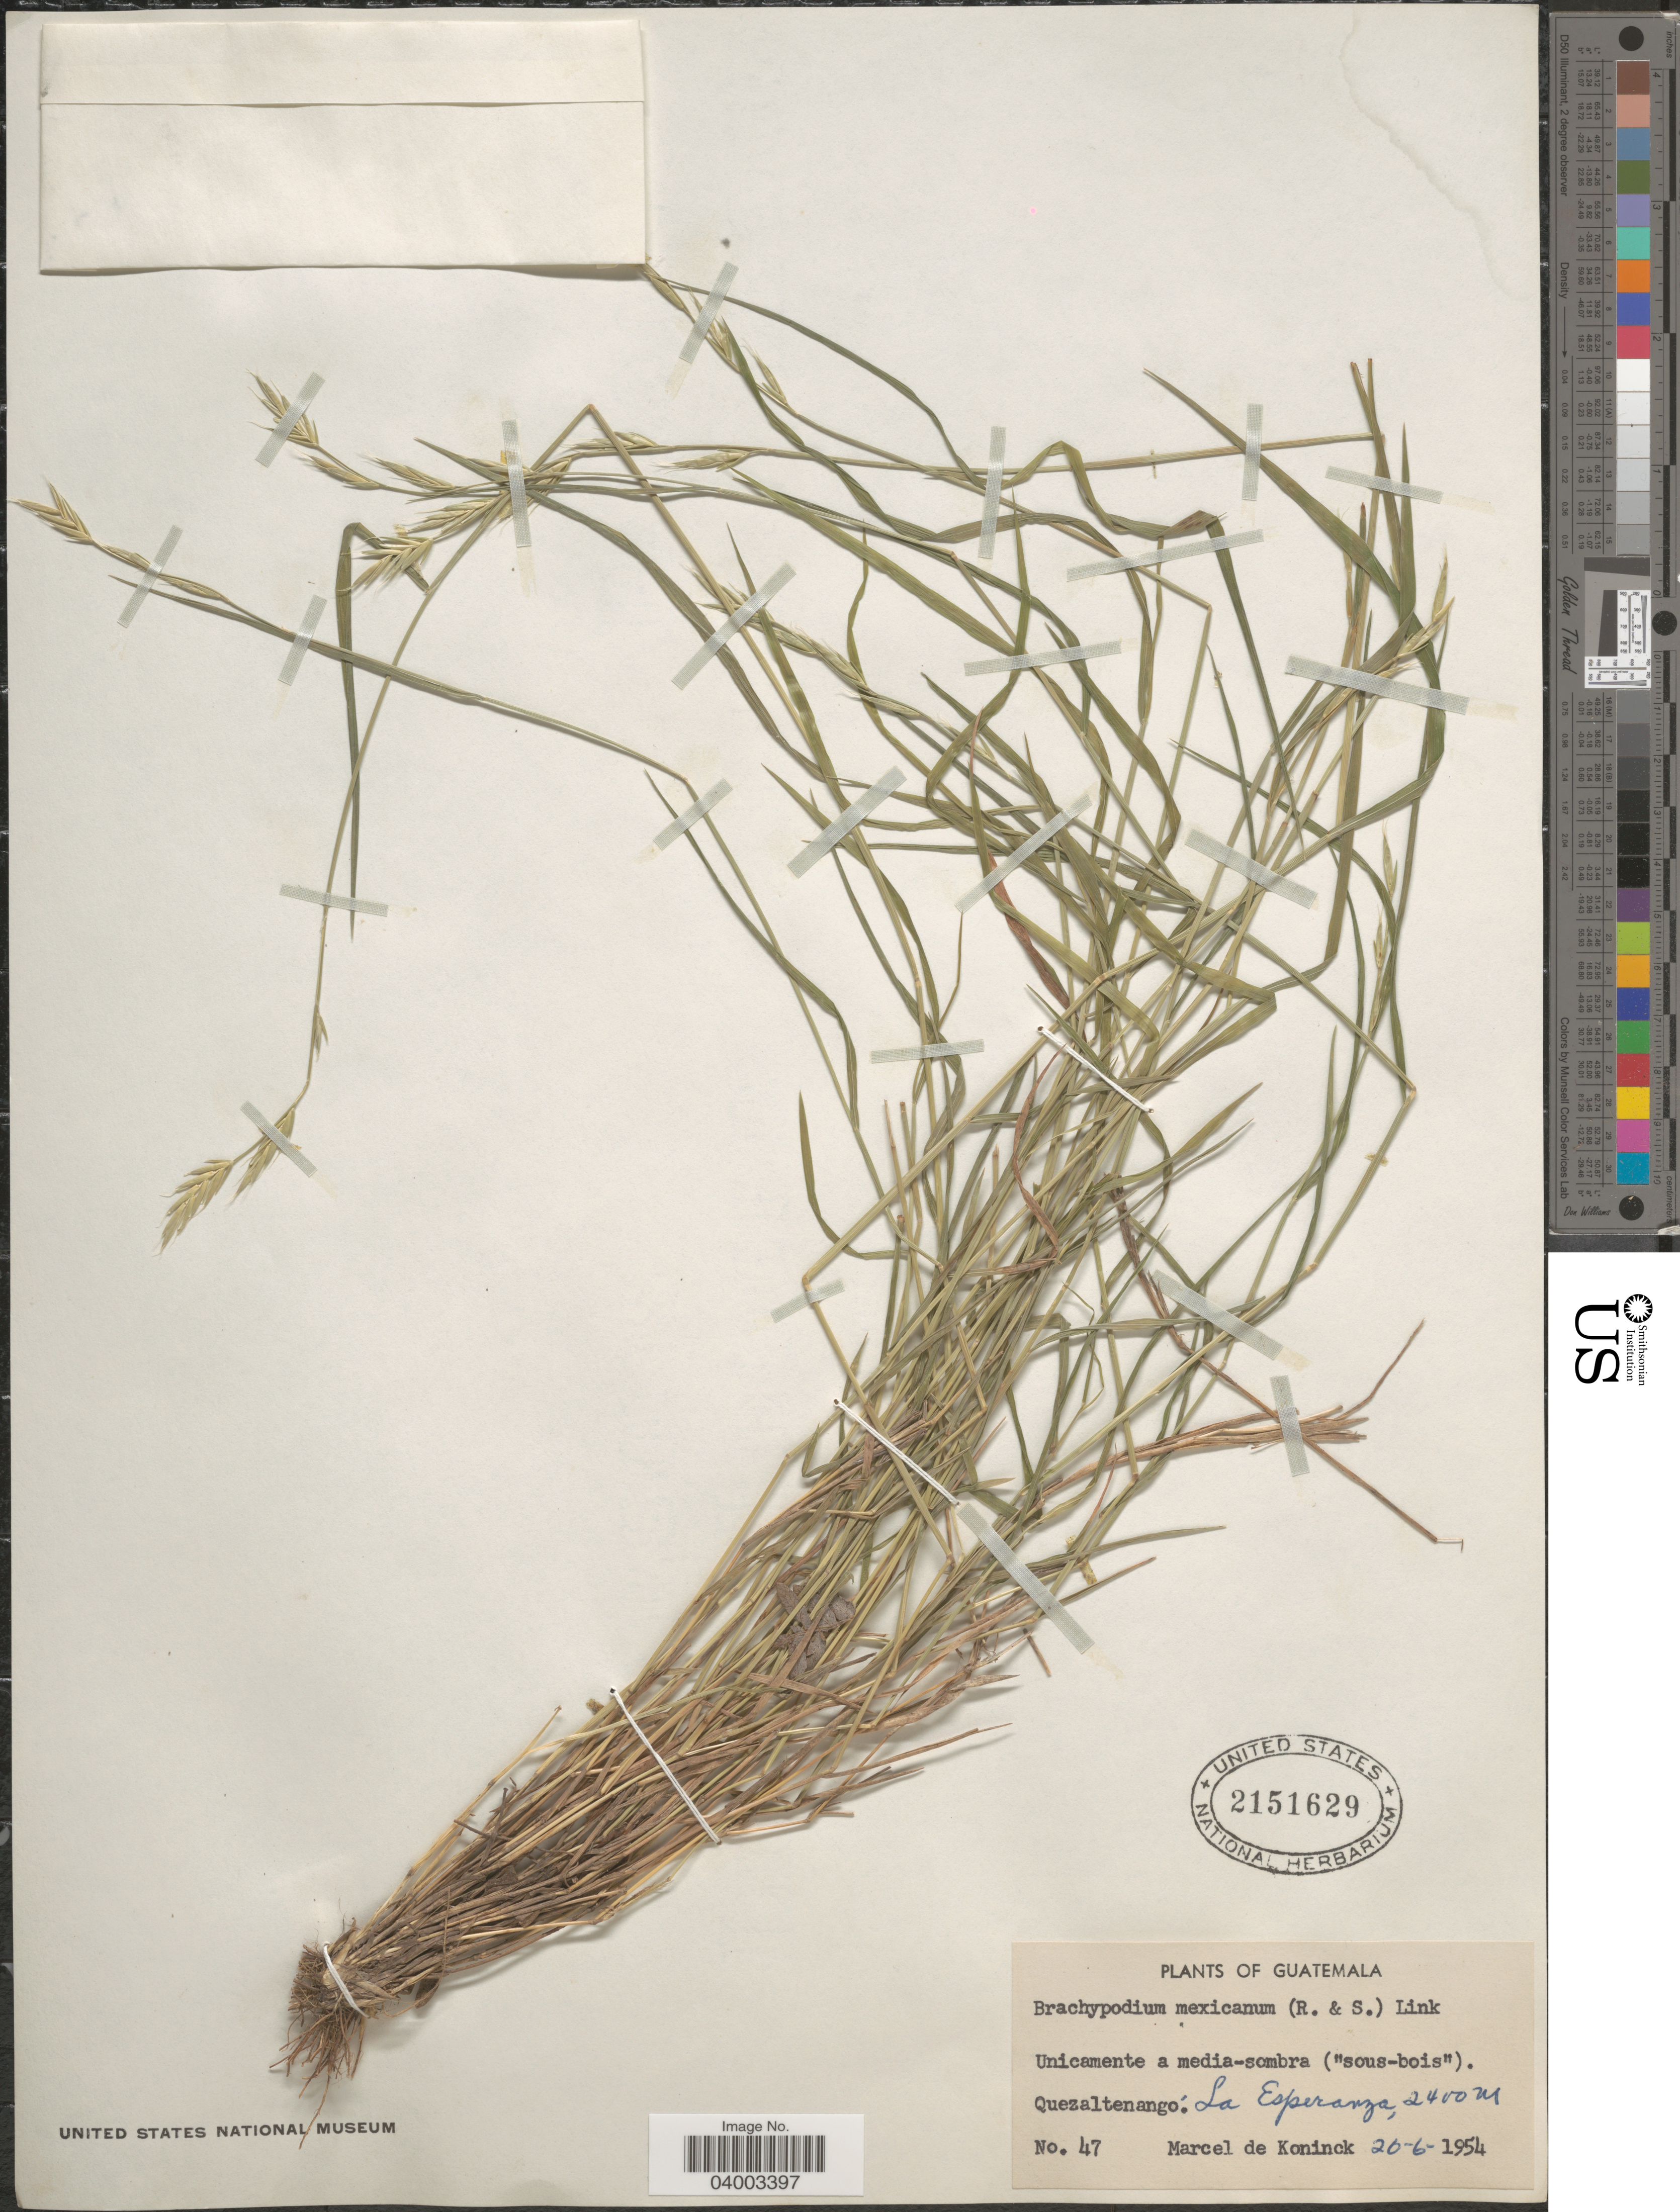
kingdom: Plantae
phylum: Tracheophyta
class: Liliopsida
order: Poales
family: Poaceae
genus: Brachypodium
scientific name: Brachypodium mexicanum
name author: (Roem. & Schult.) Link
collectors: M. Koninck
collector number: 47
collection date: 1954-06-20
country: Guatemala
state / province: Quetzaltenango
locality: La Esperanza.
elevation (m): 2400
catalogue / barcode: US 2151629